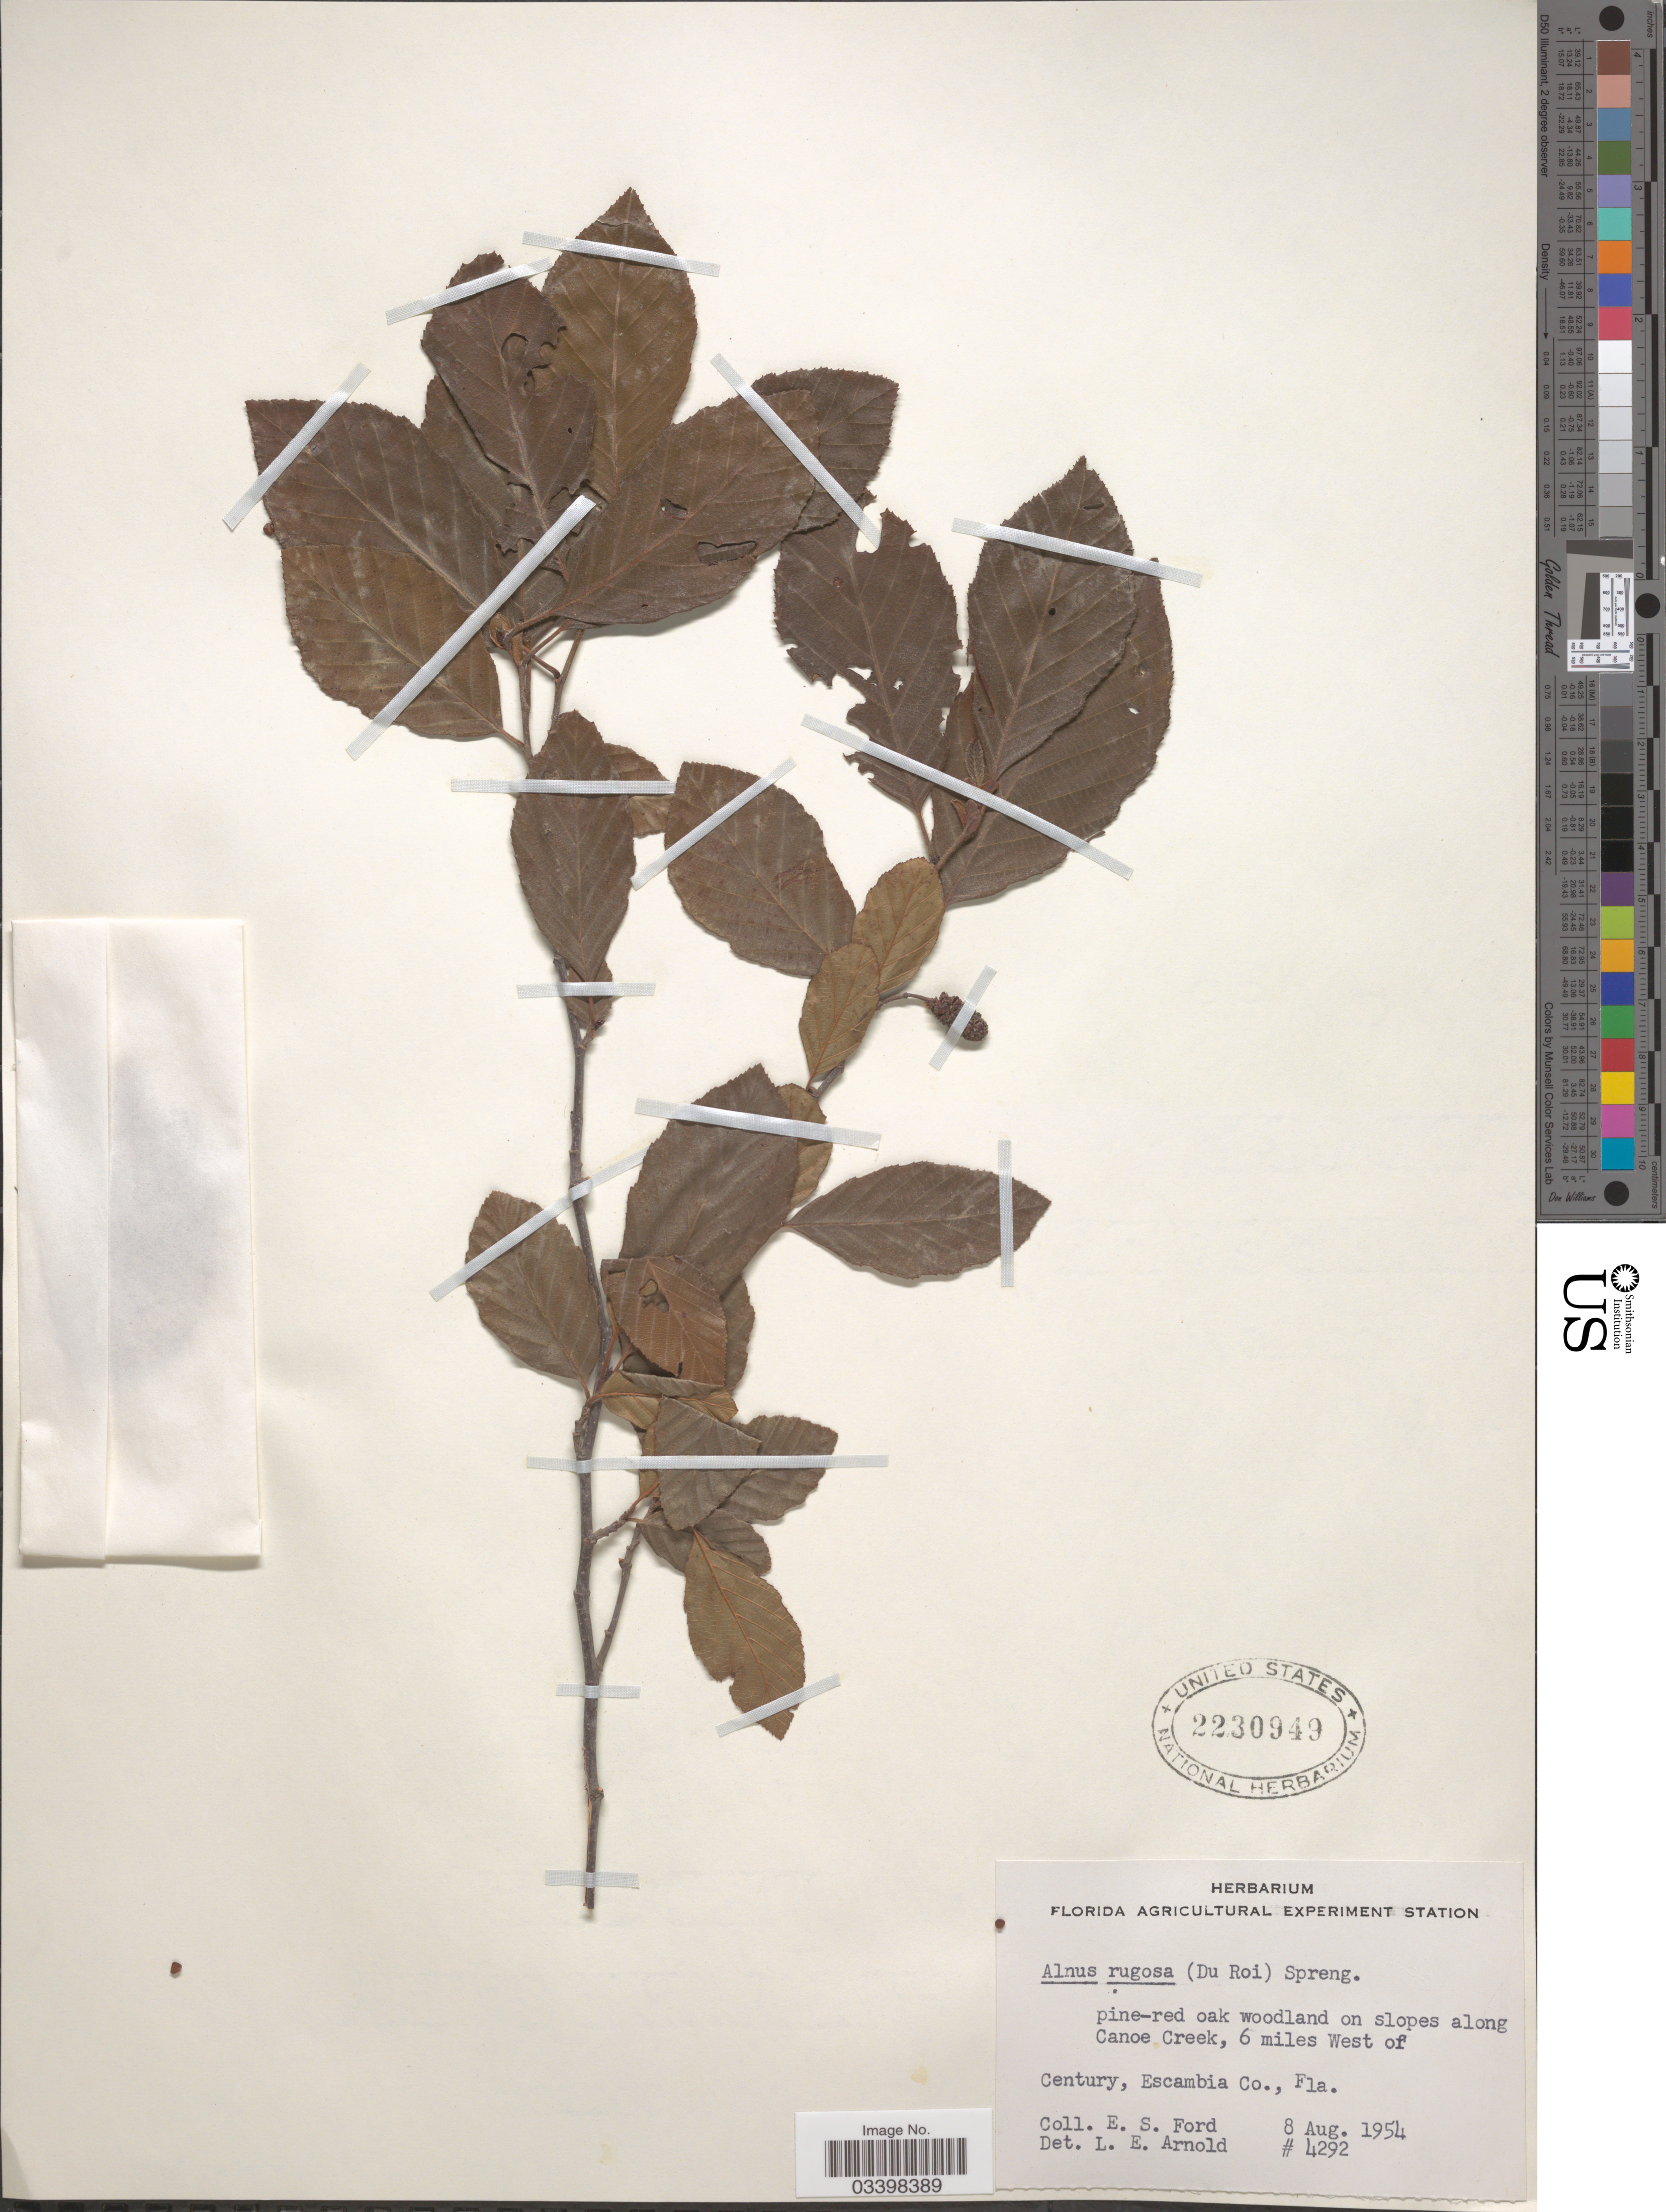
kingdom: Plantae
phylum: Tracheophyta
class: Magnoliopsida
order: Fagales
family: Betulaceae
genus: Alnus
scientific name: Alnus serrulata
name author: (Aiton) Willd.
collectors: E. Ford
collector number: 4292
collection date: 1954-08-08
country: United States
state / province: Florida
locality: On slopes along Canoe Creek, 6 miles West of Century, Escambia Co.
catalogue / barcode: US 2230949